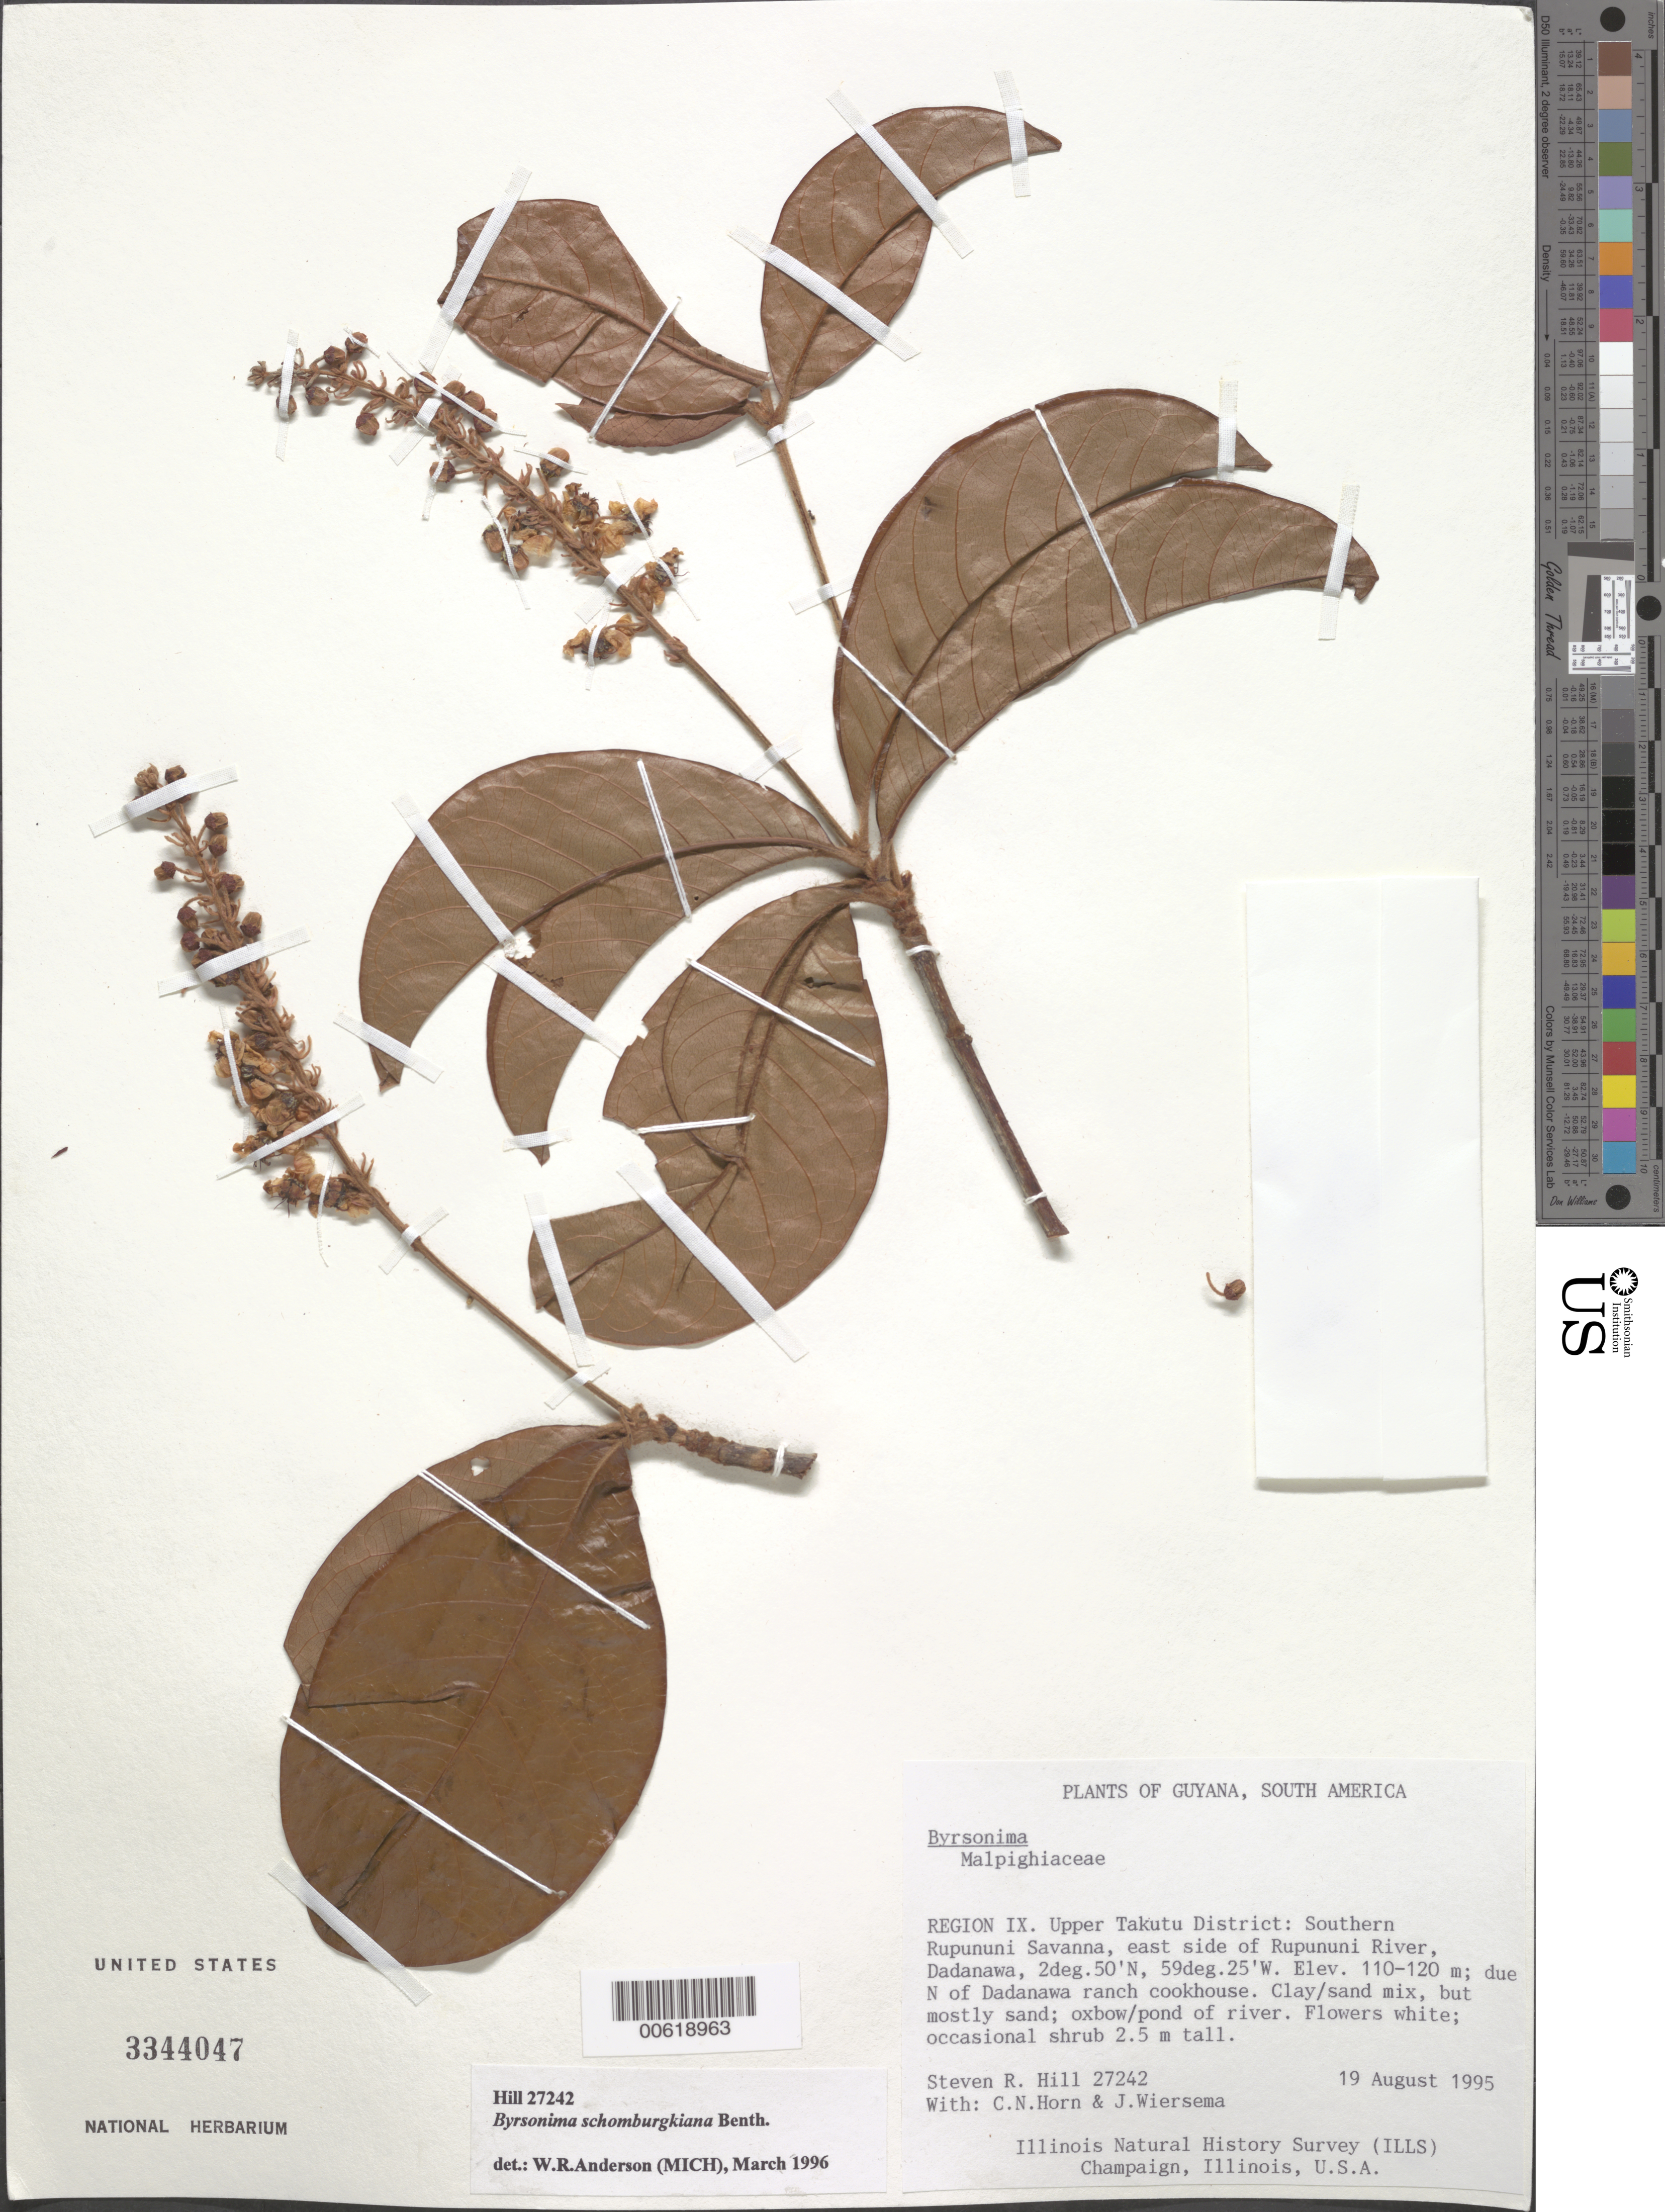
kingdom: Plantae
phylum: Tracheophyta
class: Magnoliopsida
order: Malpighiales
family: Malpighiaceae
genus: Byrsonima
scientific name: Byrsonima schomburgkiana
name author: Benth.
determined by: Anderson, W. R., (MICH), University of Michigan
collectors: S. R. Hill, C. N. Horn & J. H. Wiersema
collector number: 27242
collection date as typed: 19-Aug-95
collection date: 1995-08-19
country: Guyana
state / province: U. Takutu-U. Essequibo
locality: Dadanawa, southern Rupununi Savanna, E side of Rupununi R.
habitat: Clay/sand mix, mostly sand, oxbow/pond of river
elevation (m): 110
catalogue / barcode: US 3344047